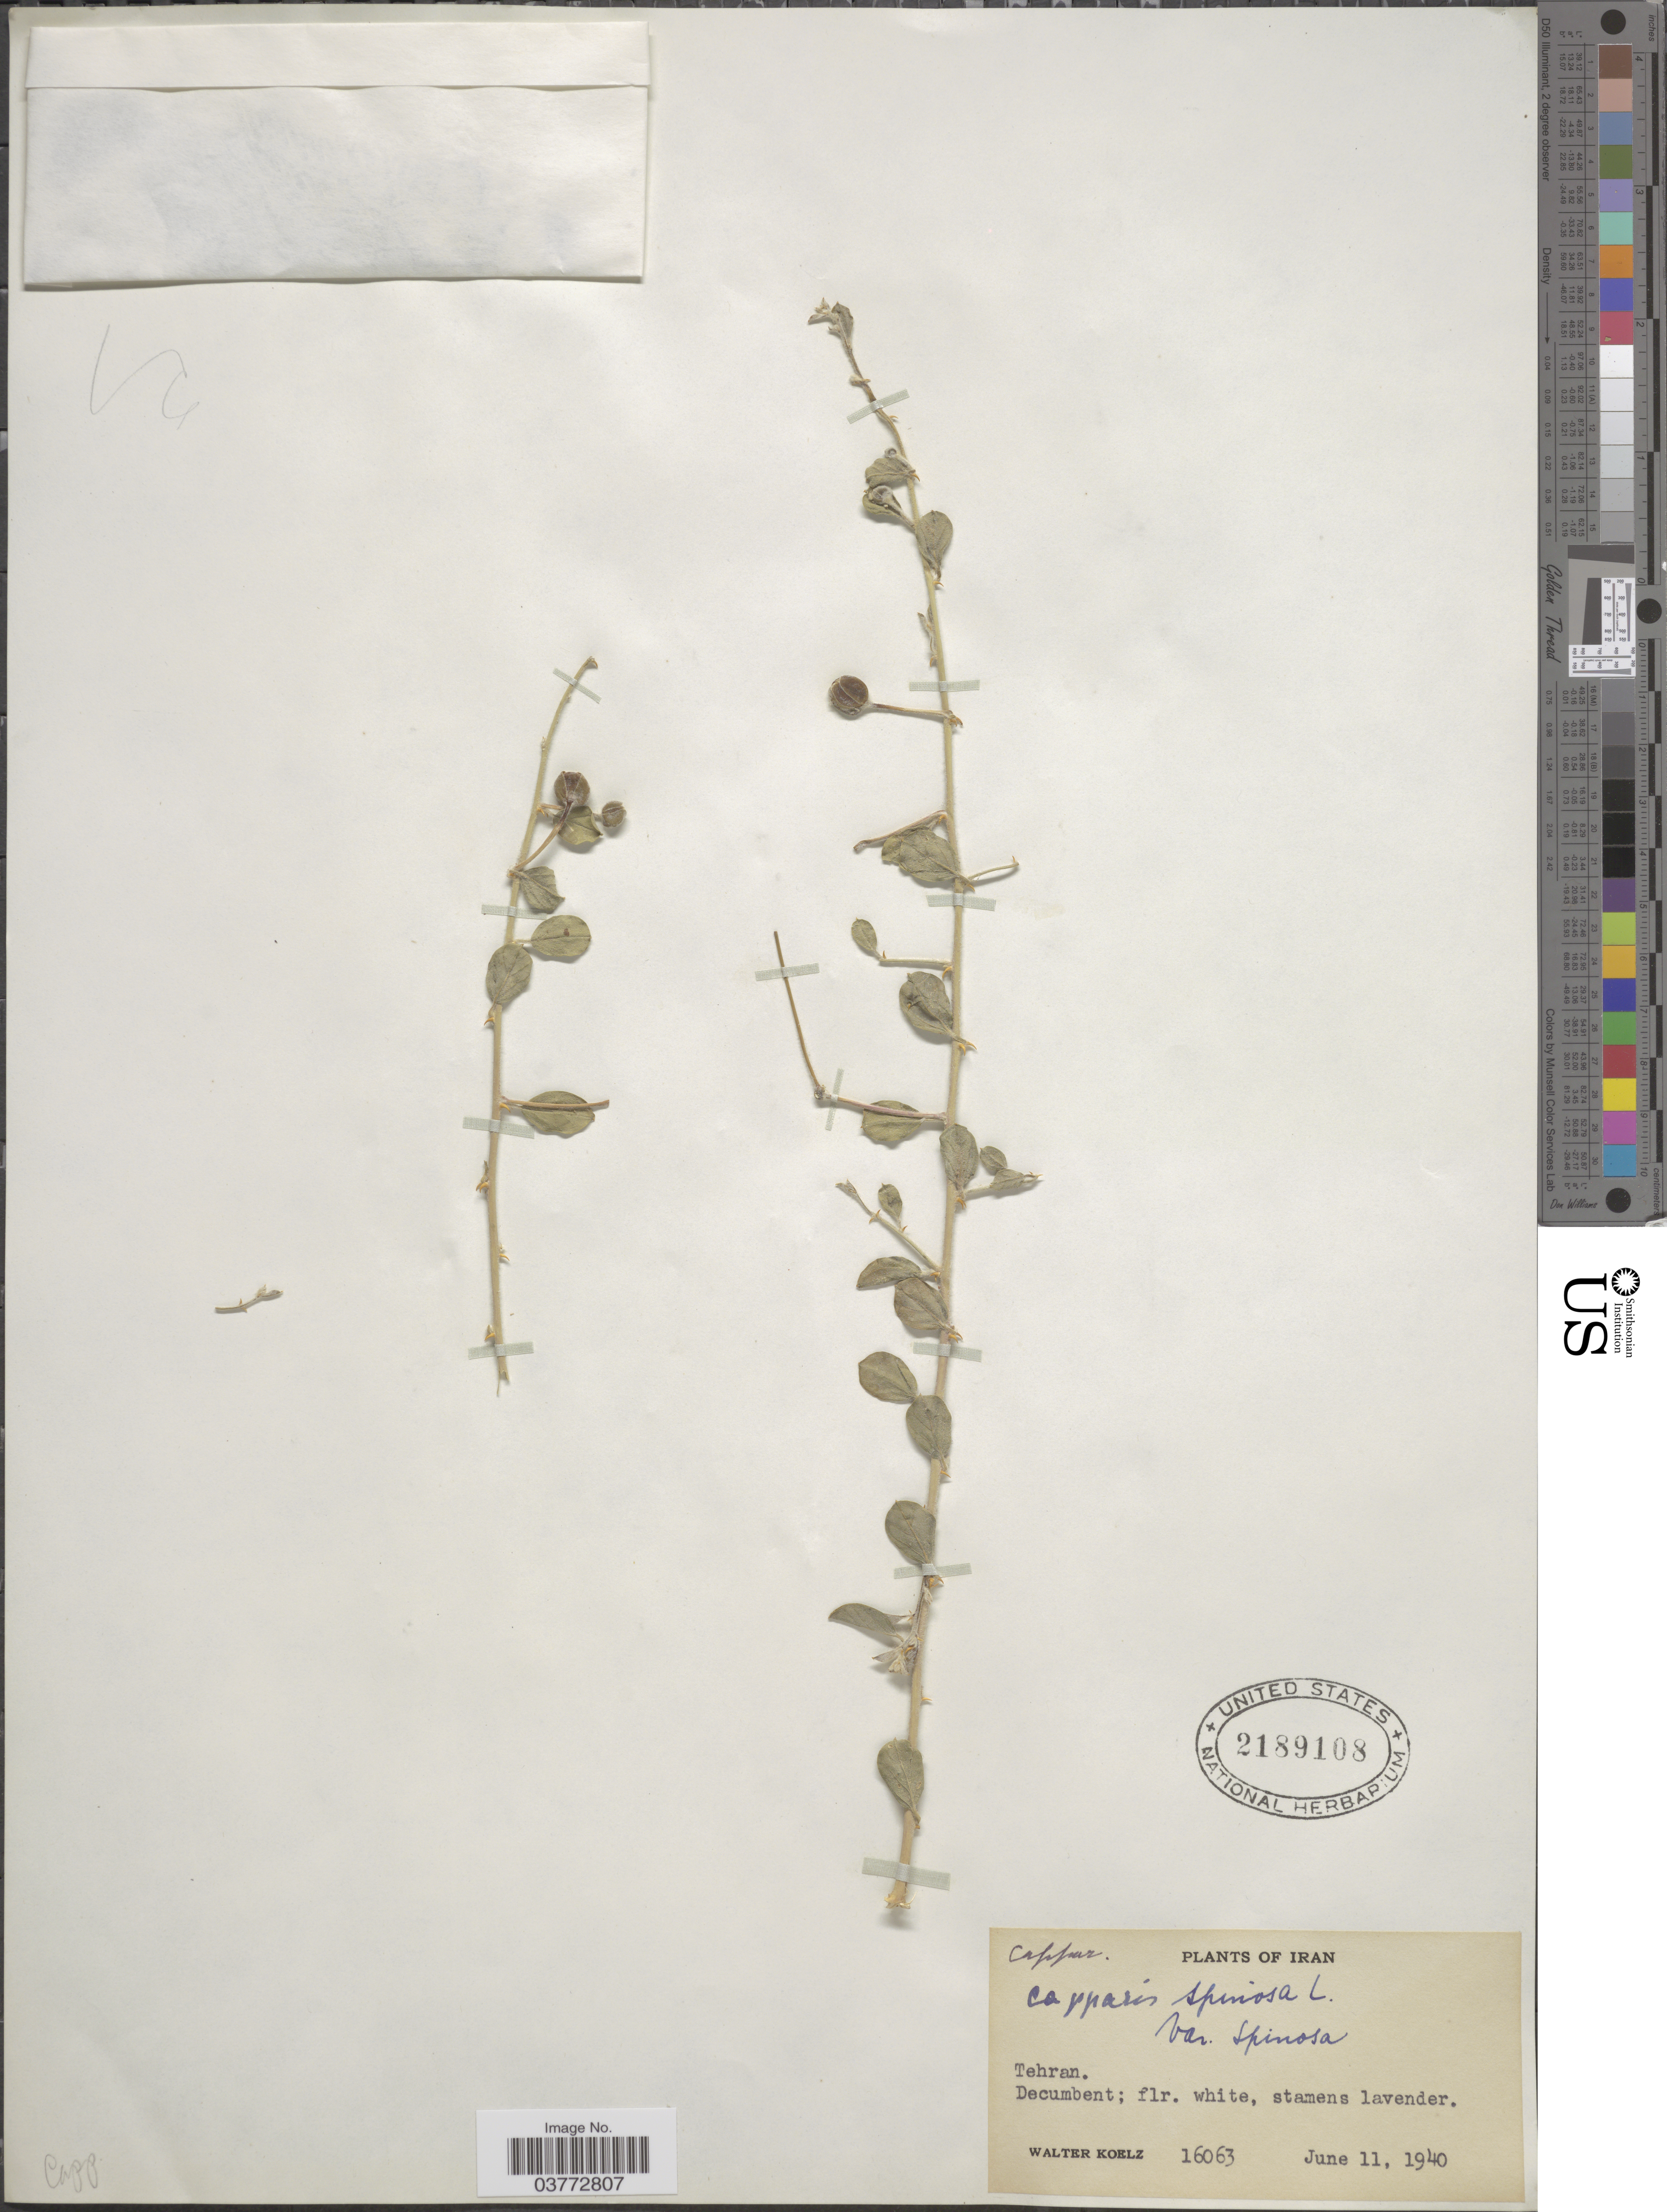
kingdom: Plantae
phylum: Tracheophyta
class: Magnoliopsida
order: Brassicales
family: Capparaceae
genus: Capparis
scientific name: Capparis parviflora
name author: Boiss.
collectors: W. N. Koelz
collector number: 16063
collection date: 1940-06-11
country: Iran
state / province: Tehran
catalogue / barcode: US 21898108